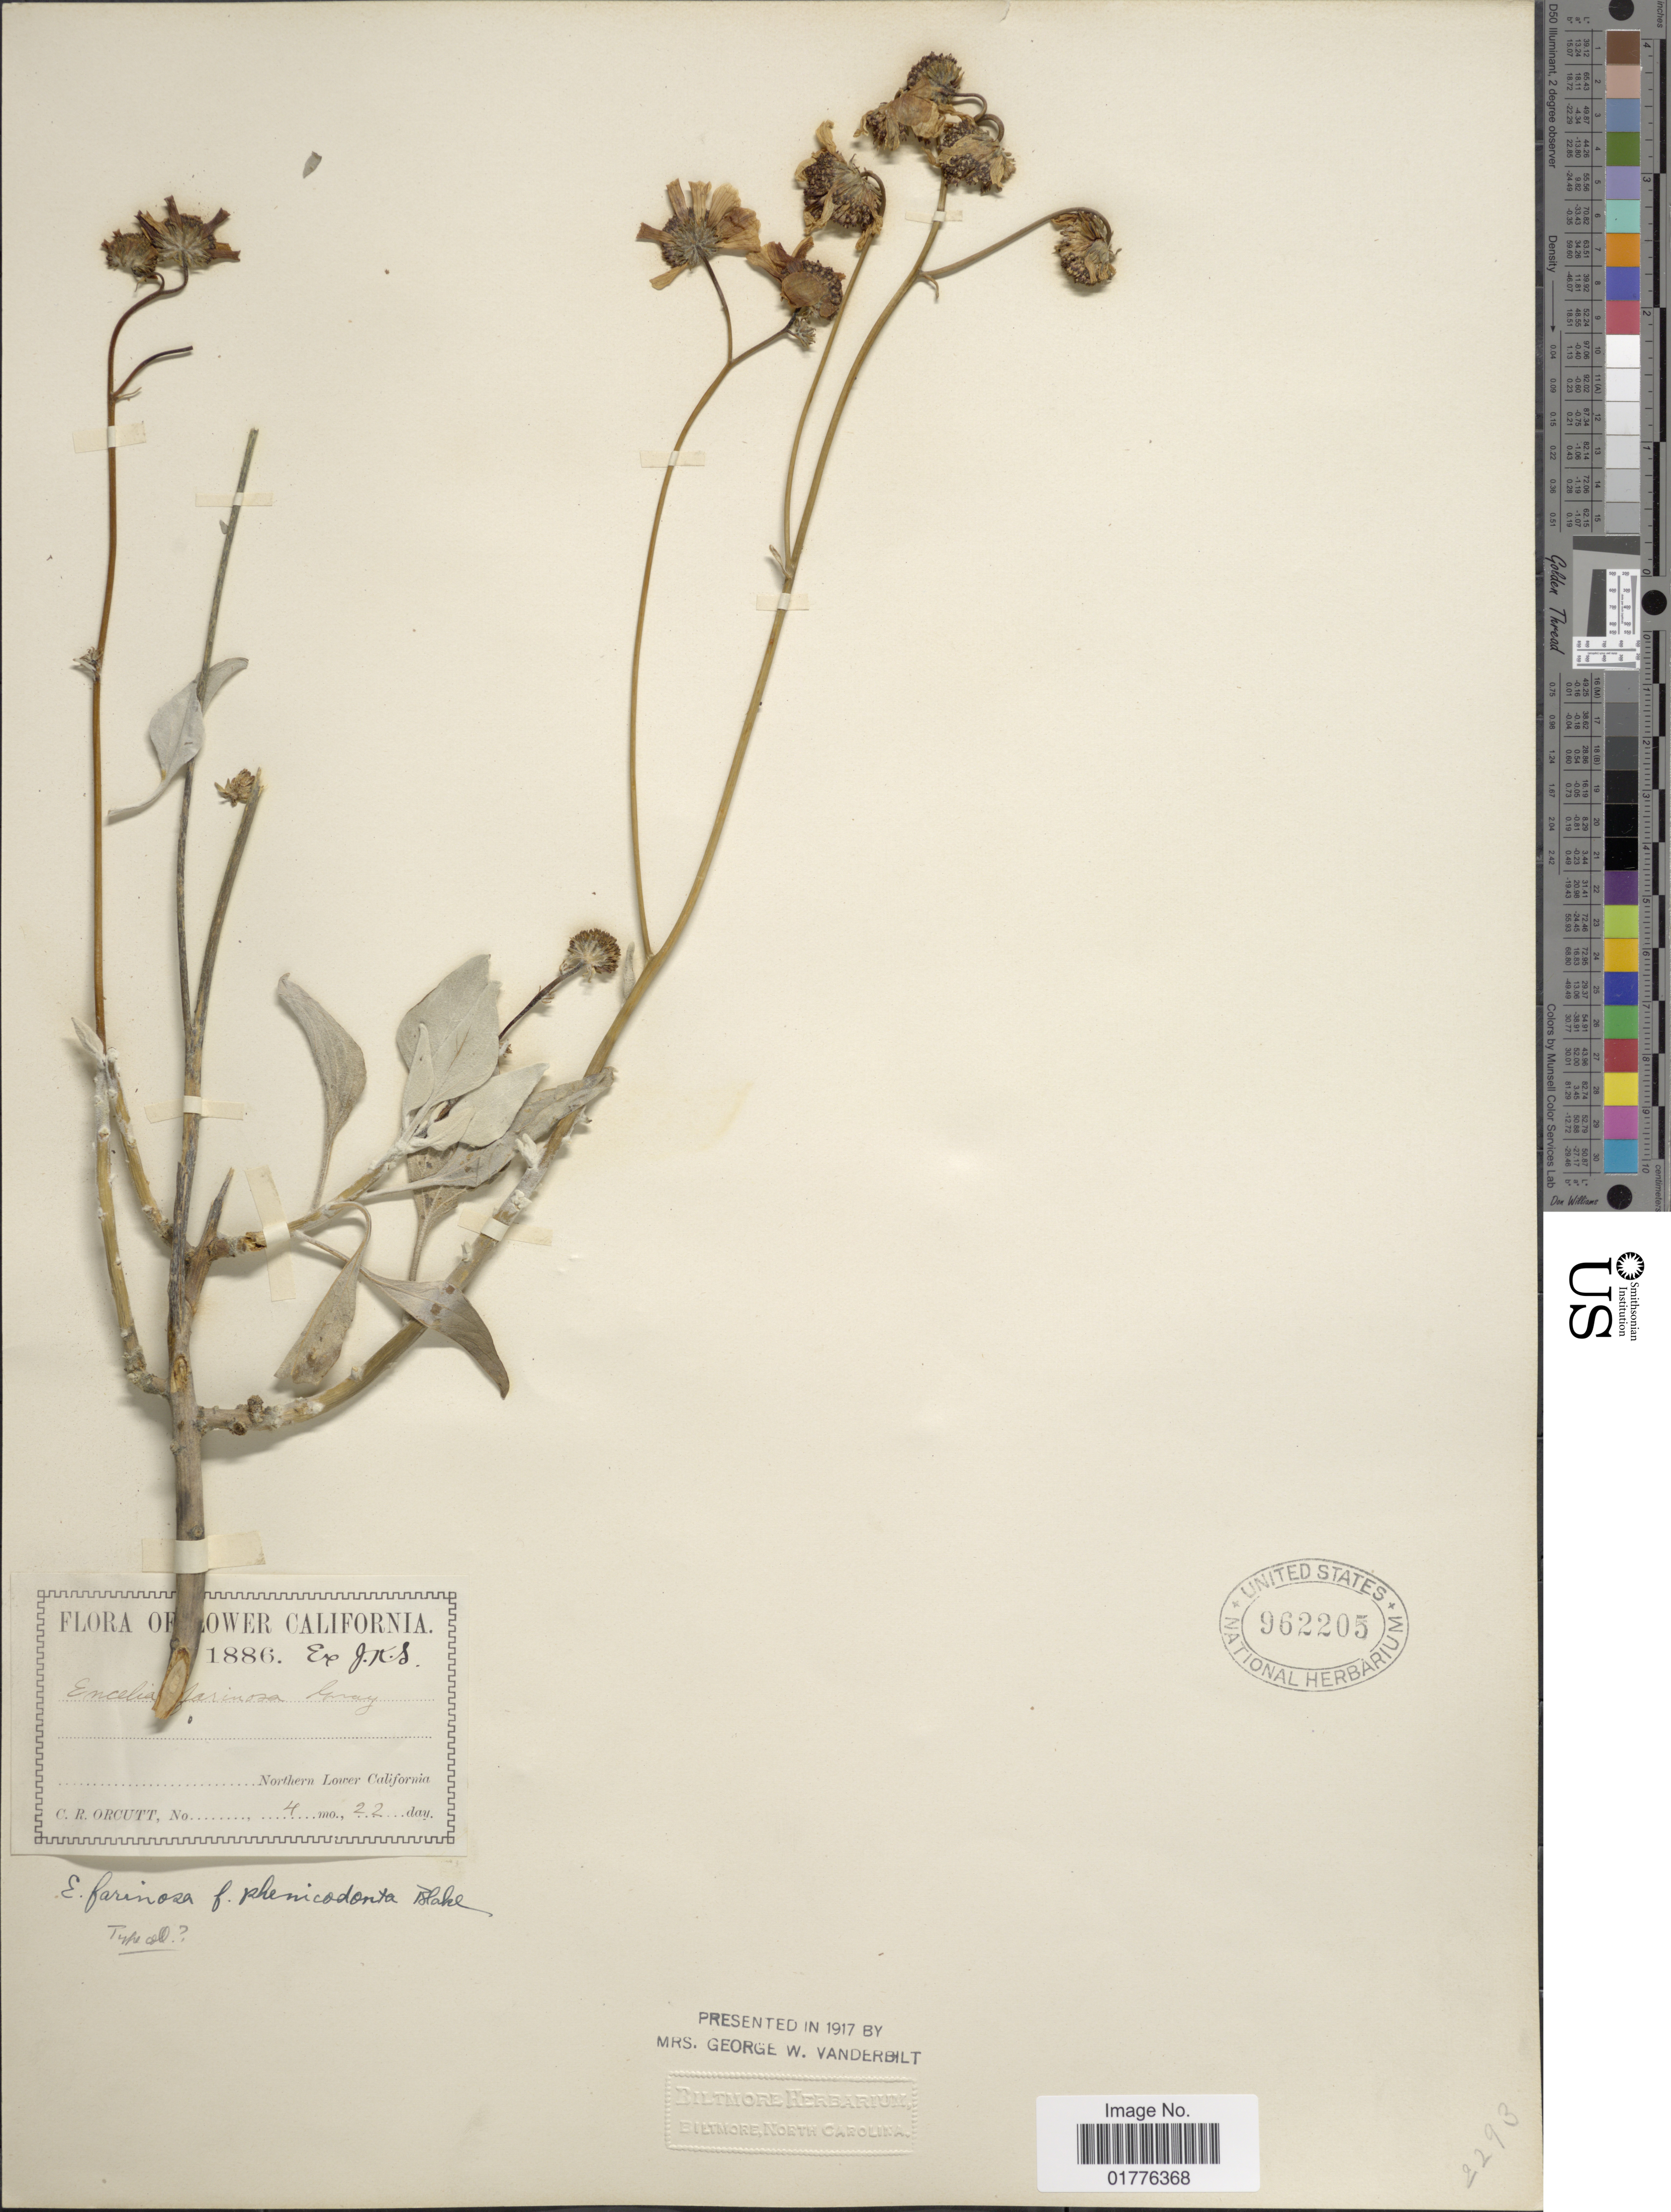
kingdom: Plantae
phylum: Tracheophyta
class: Magnoliopsida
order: Asterales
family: Asteraceae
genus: Encelia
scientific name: Encelia farinosa f. phenicodonta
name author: S.F. Blake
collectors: C. R. Orcutt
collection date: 1886-04-22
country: Mexico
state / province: Baja California Sur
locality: Northern Lower California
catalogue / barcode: US 962205